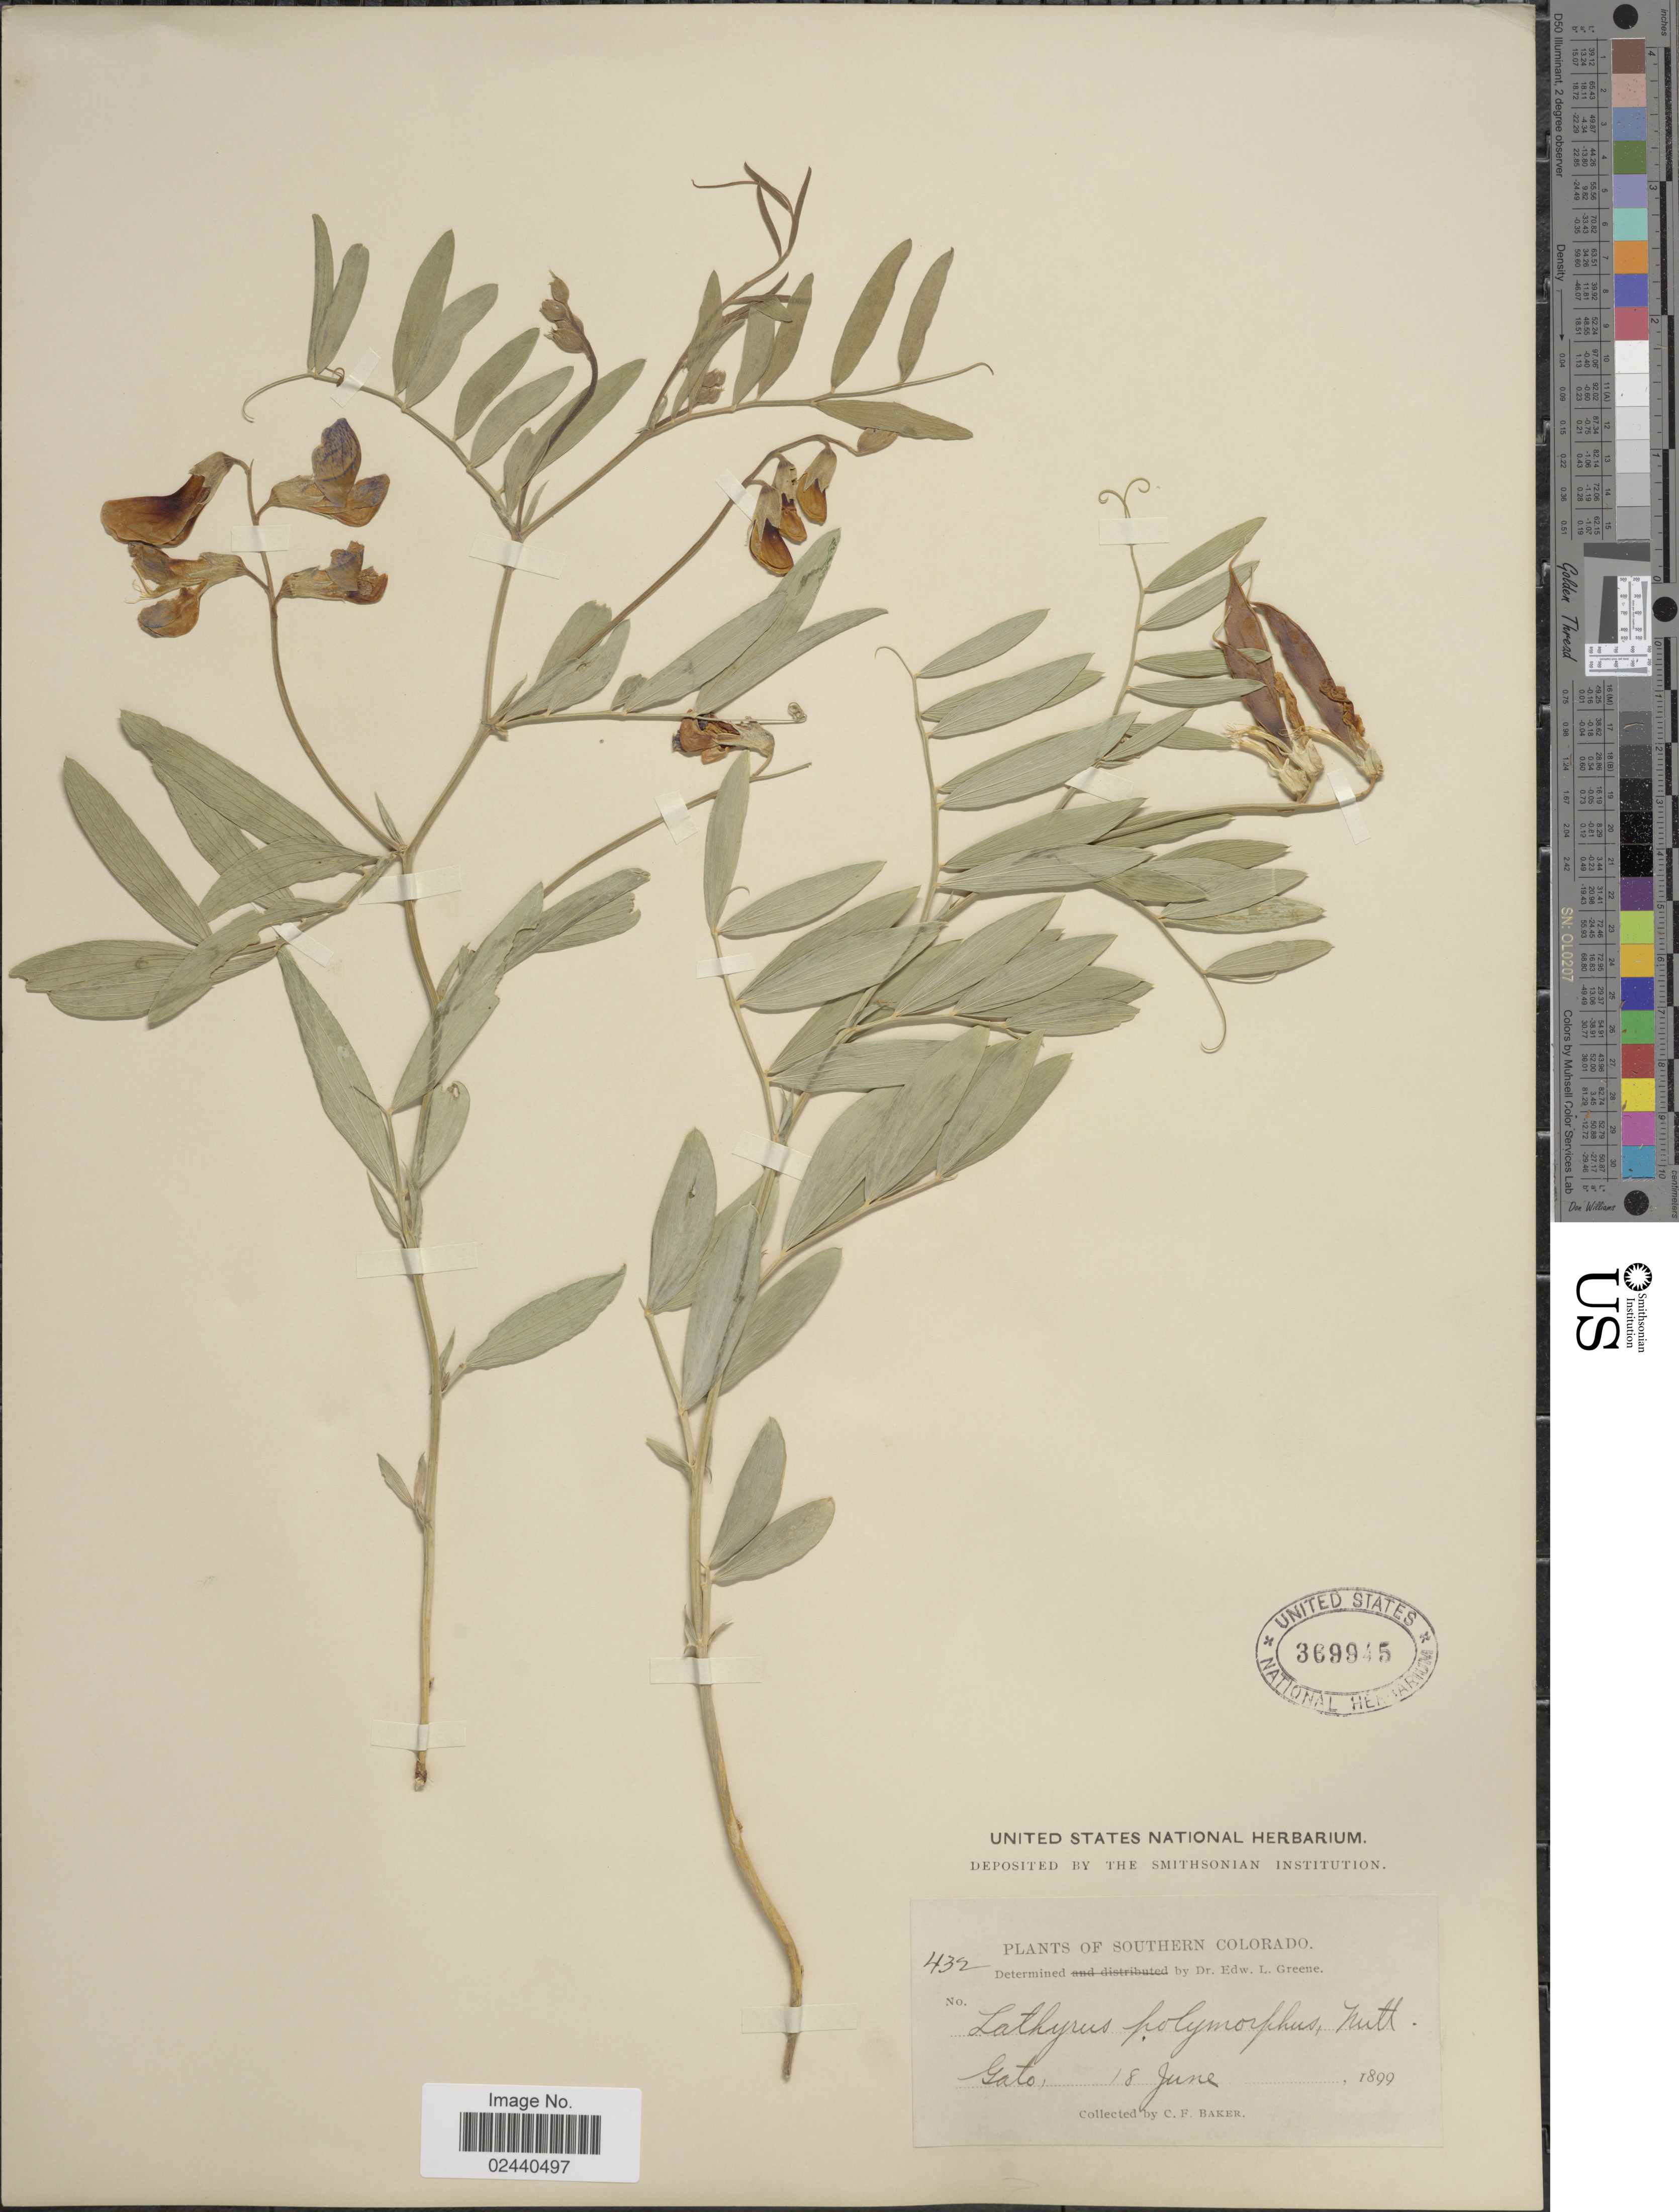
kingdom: Plantae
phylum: Tracheophyta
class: Magnoliopsida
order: Fabales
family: Fabaceae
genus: Lathyrus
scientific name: Lathyrus eucosmus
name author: Butters & H. St. John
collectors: C. F. Baker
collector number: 432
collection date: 1899-06-18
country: United States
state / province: Colorado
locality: Southern Colorado. Gato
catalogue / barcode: US 369945